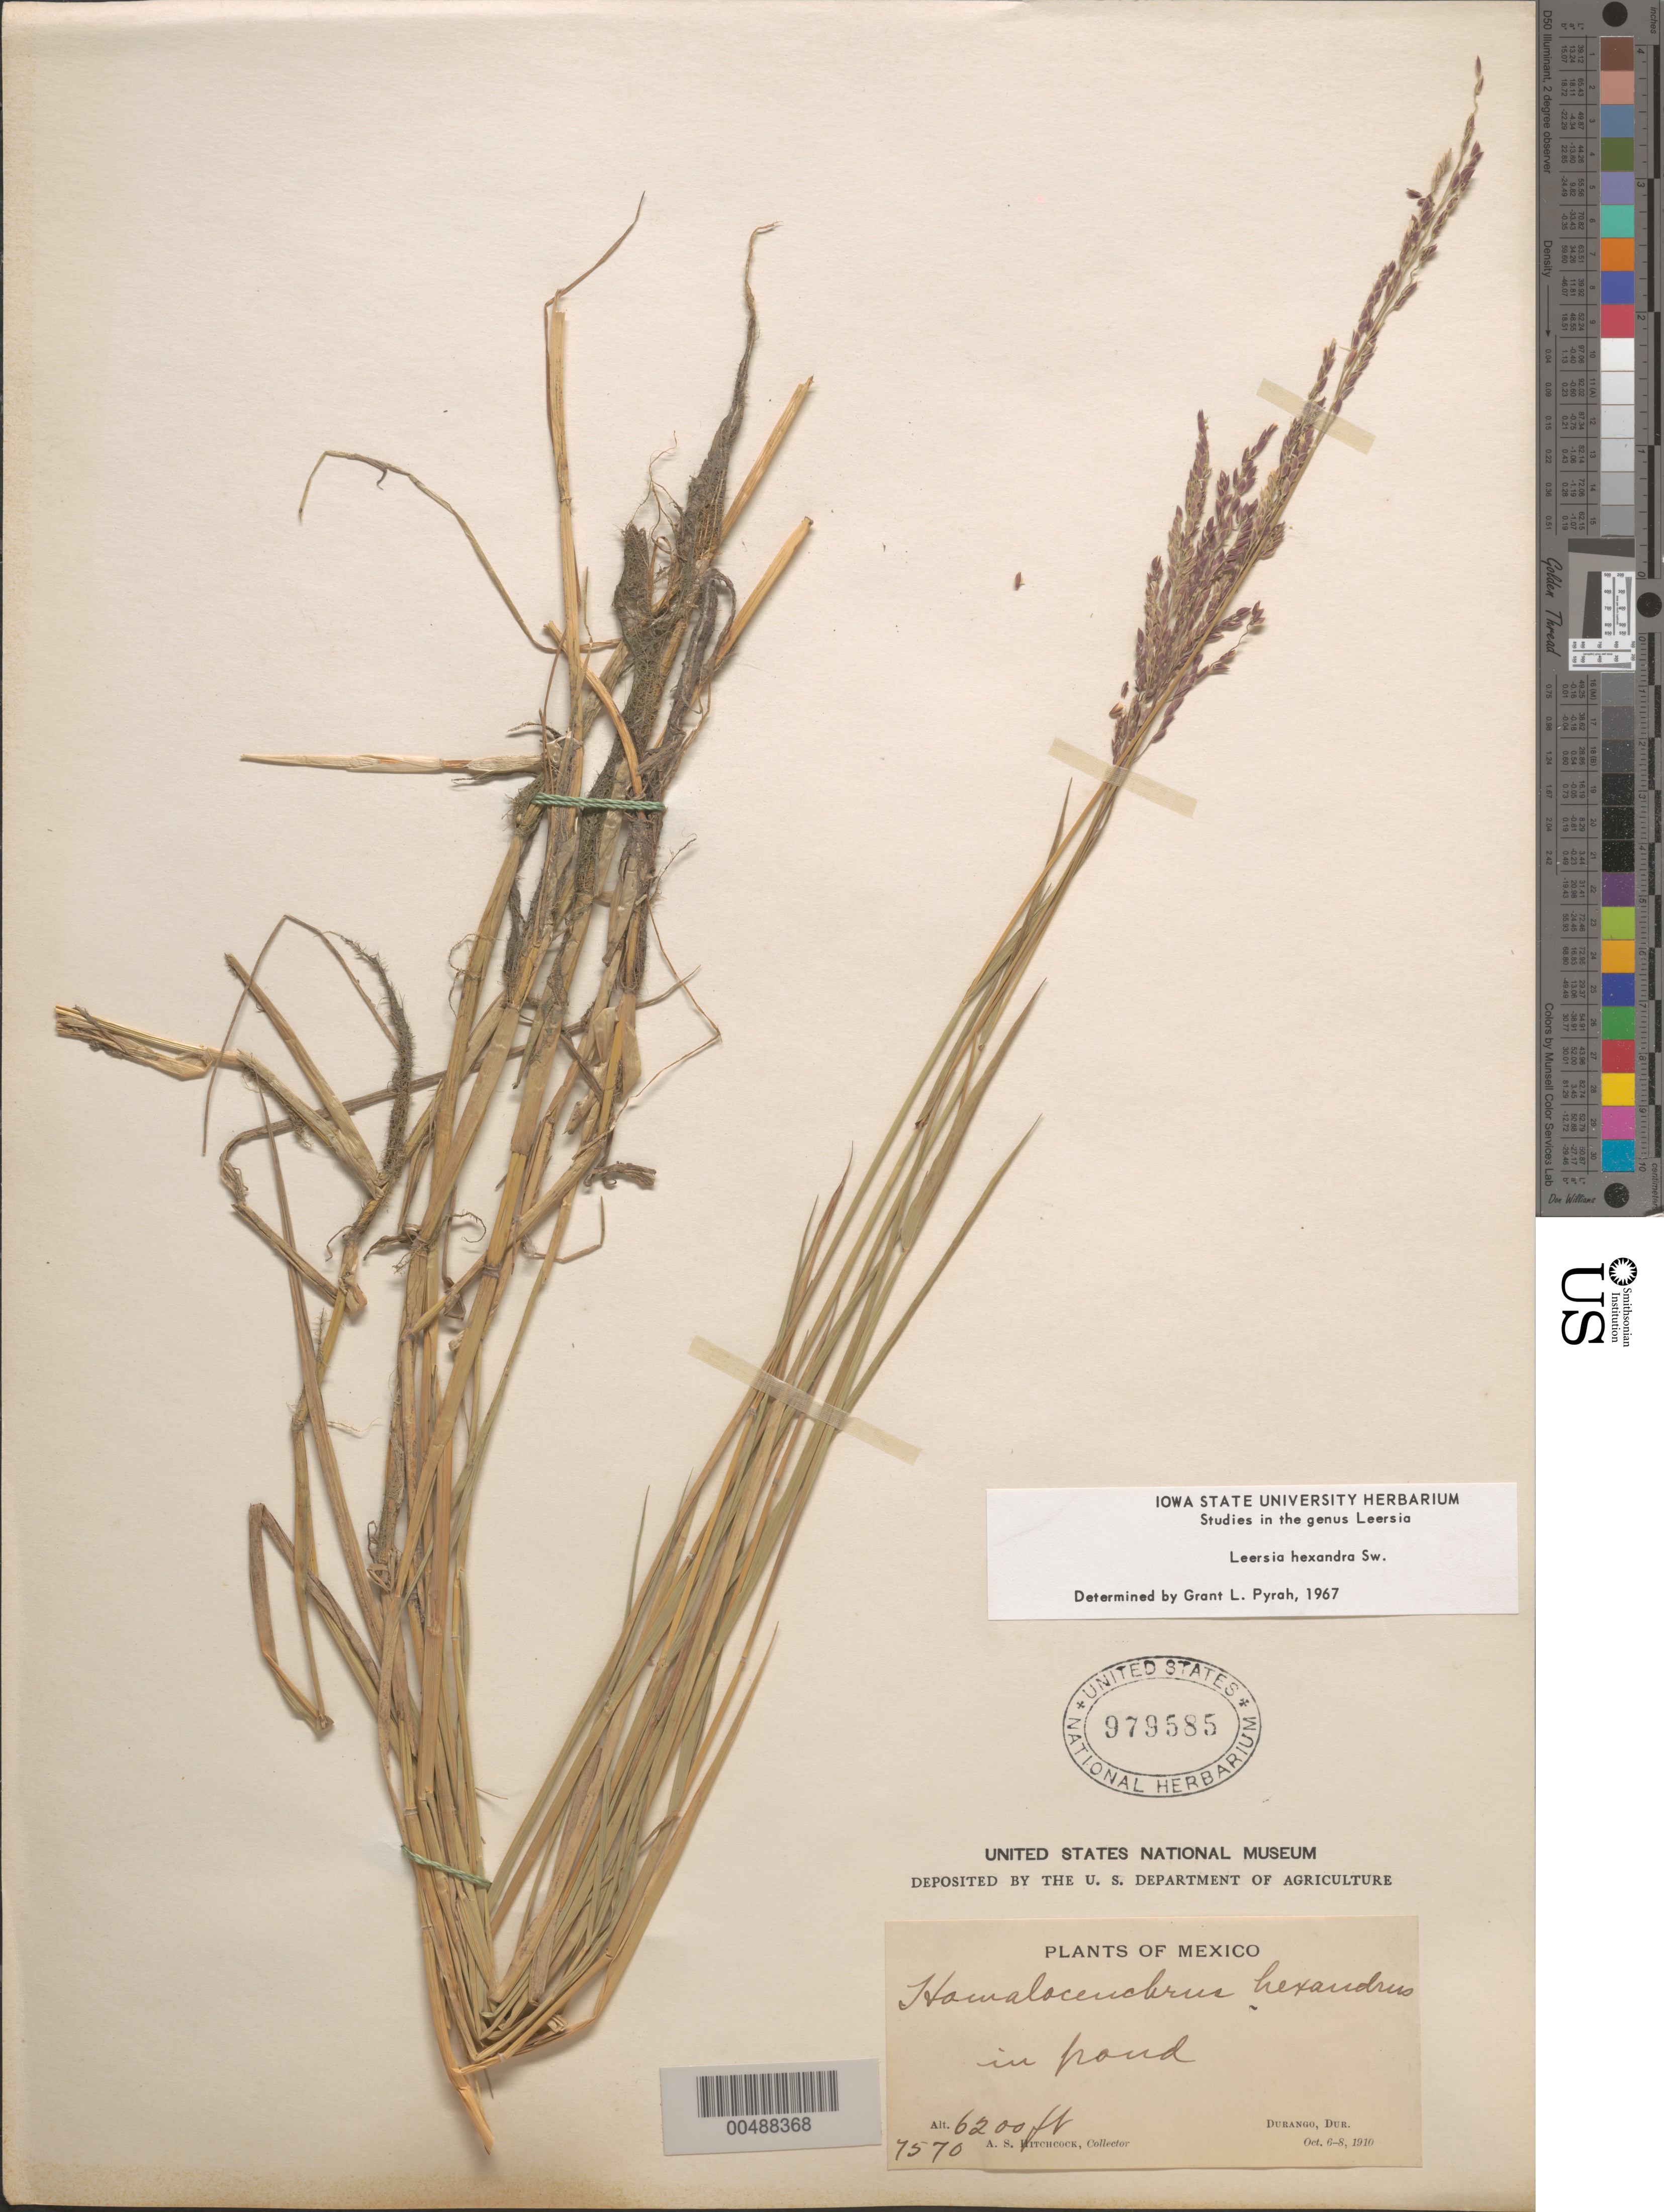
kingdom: Plantae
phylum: Tracheophyta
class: Liliopsida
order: Poales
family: Poaceae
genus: Leersia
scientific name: Leersia hexandra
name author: Sw.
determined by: Pyrah, G. L.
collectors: A. S. Hitchcock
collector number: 7570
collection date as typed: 6 Oct 1910 to 8 Oct 1910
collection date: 1910-10-06/1910-10-08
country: Mexico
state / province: Durango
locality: Durango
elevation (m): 1890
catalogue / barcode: US 979585